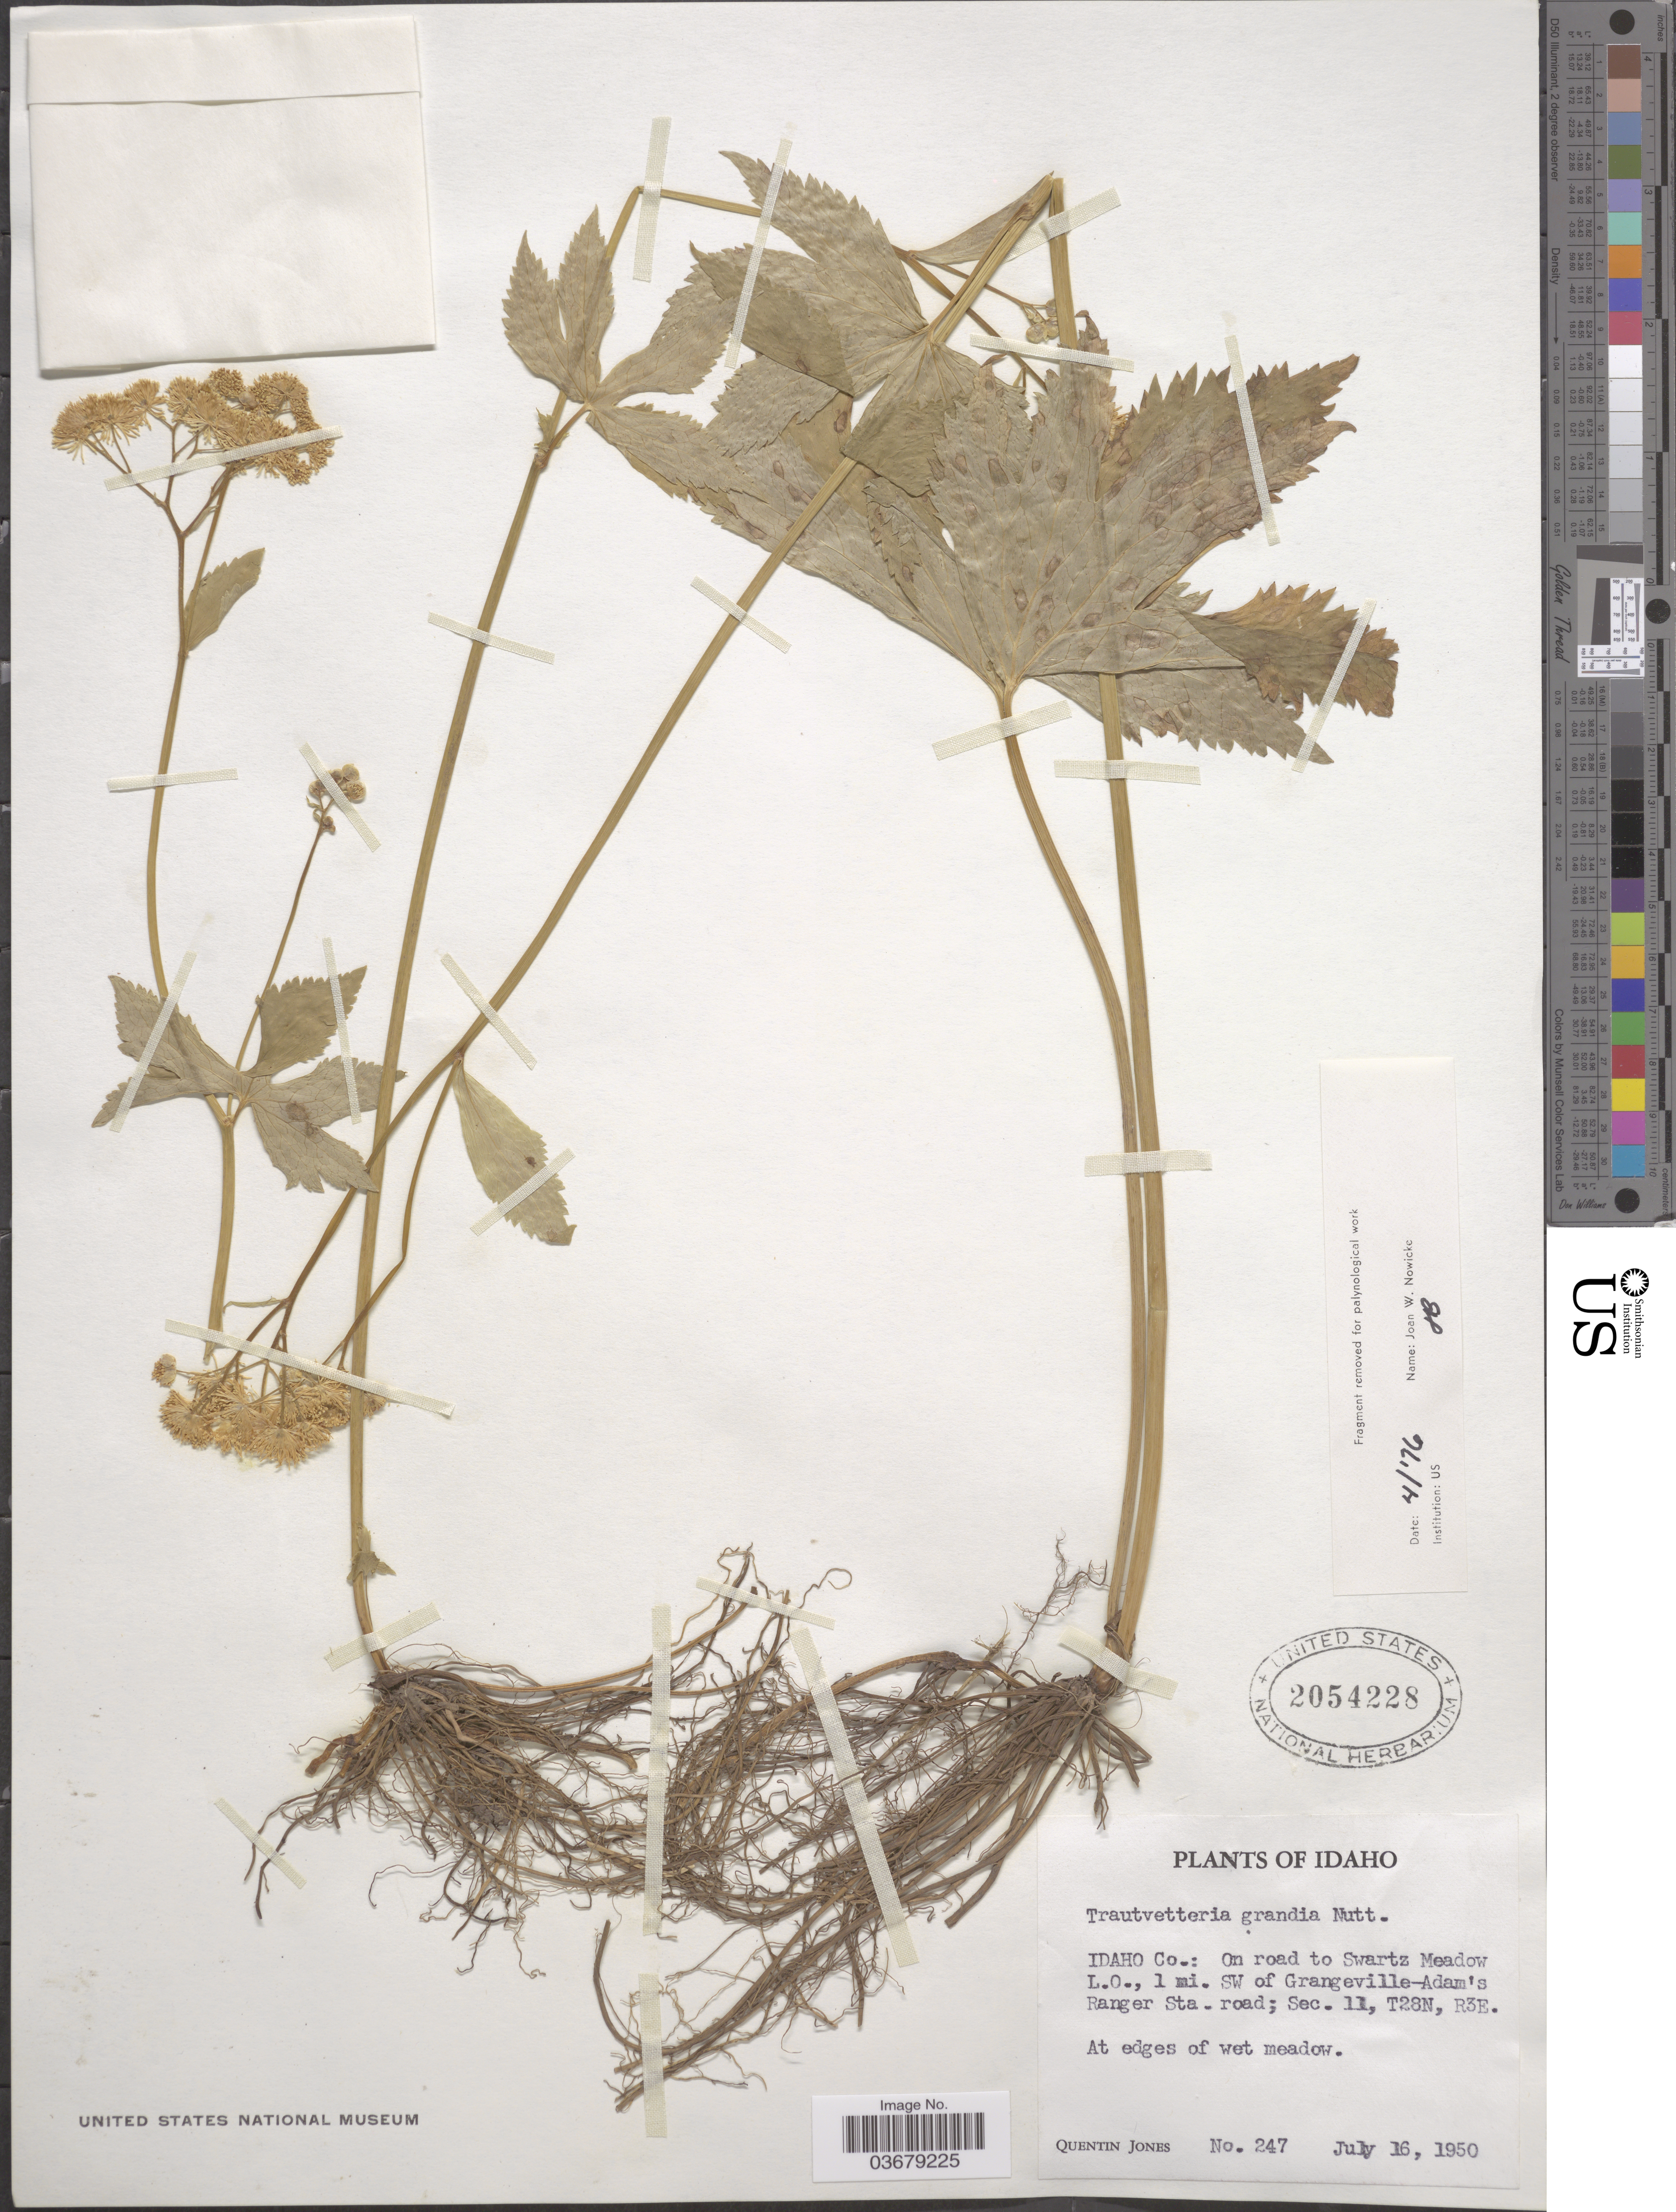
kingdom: Plantae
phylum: Tracheophyta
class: Magnoliopsida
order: Ranunculales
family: Ranunculaceae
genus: Trautvetteria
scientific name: Trautvetteria caroliniensis var. grandis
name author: (Water) Vail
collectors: Q. Jones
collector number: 247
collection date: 1950-07-16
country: United States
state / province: Idaho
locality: Idaho Co.: On road to Swartz Meadow L.O., 1 mi. SW of Grangeville-Adam's Ranger Sta. road; Sec. 11, T28N, R3E.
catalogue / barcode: US 2054228